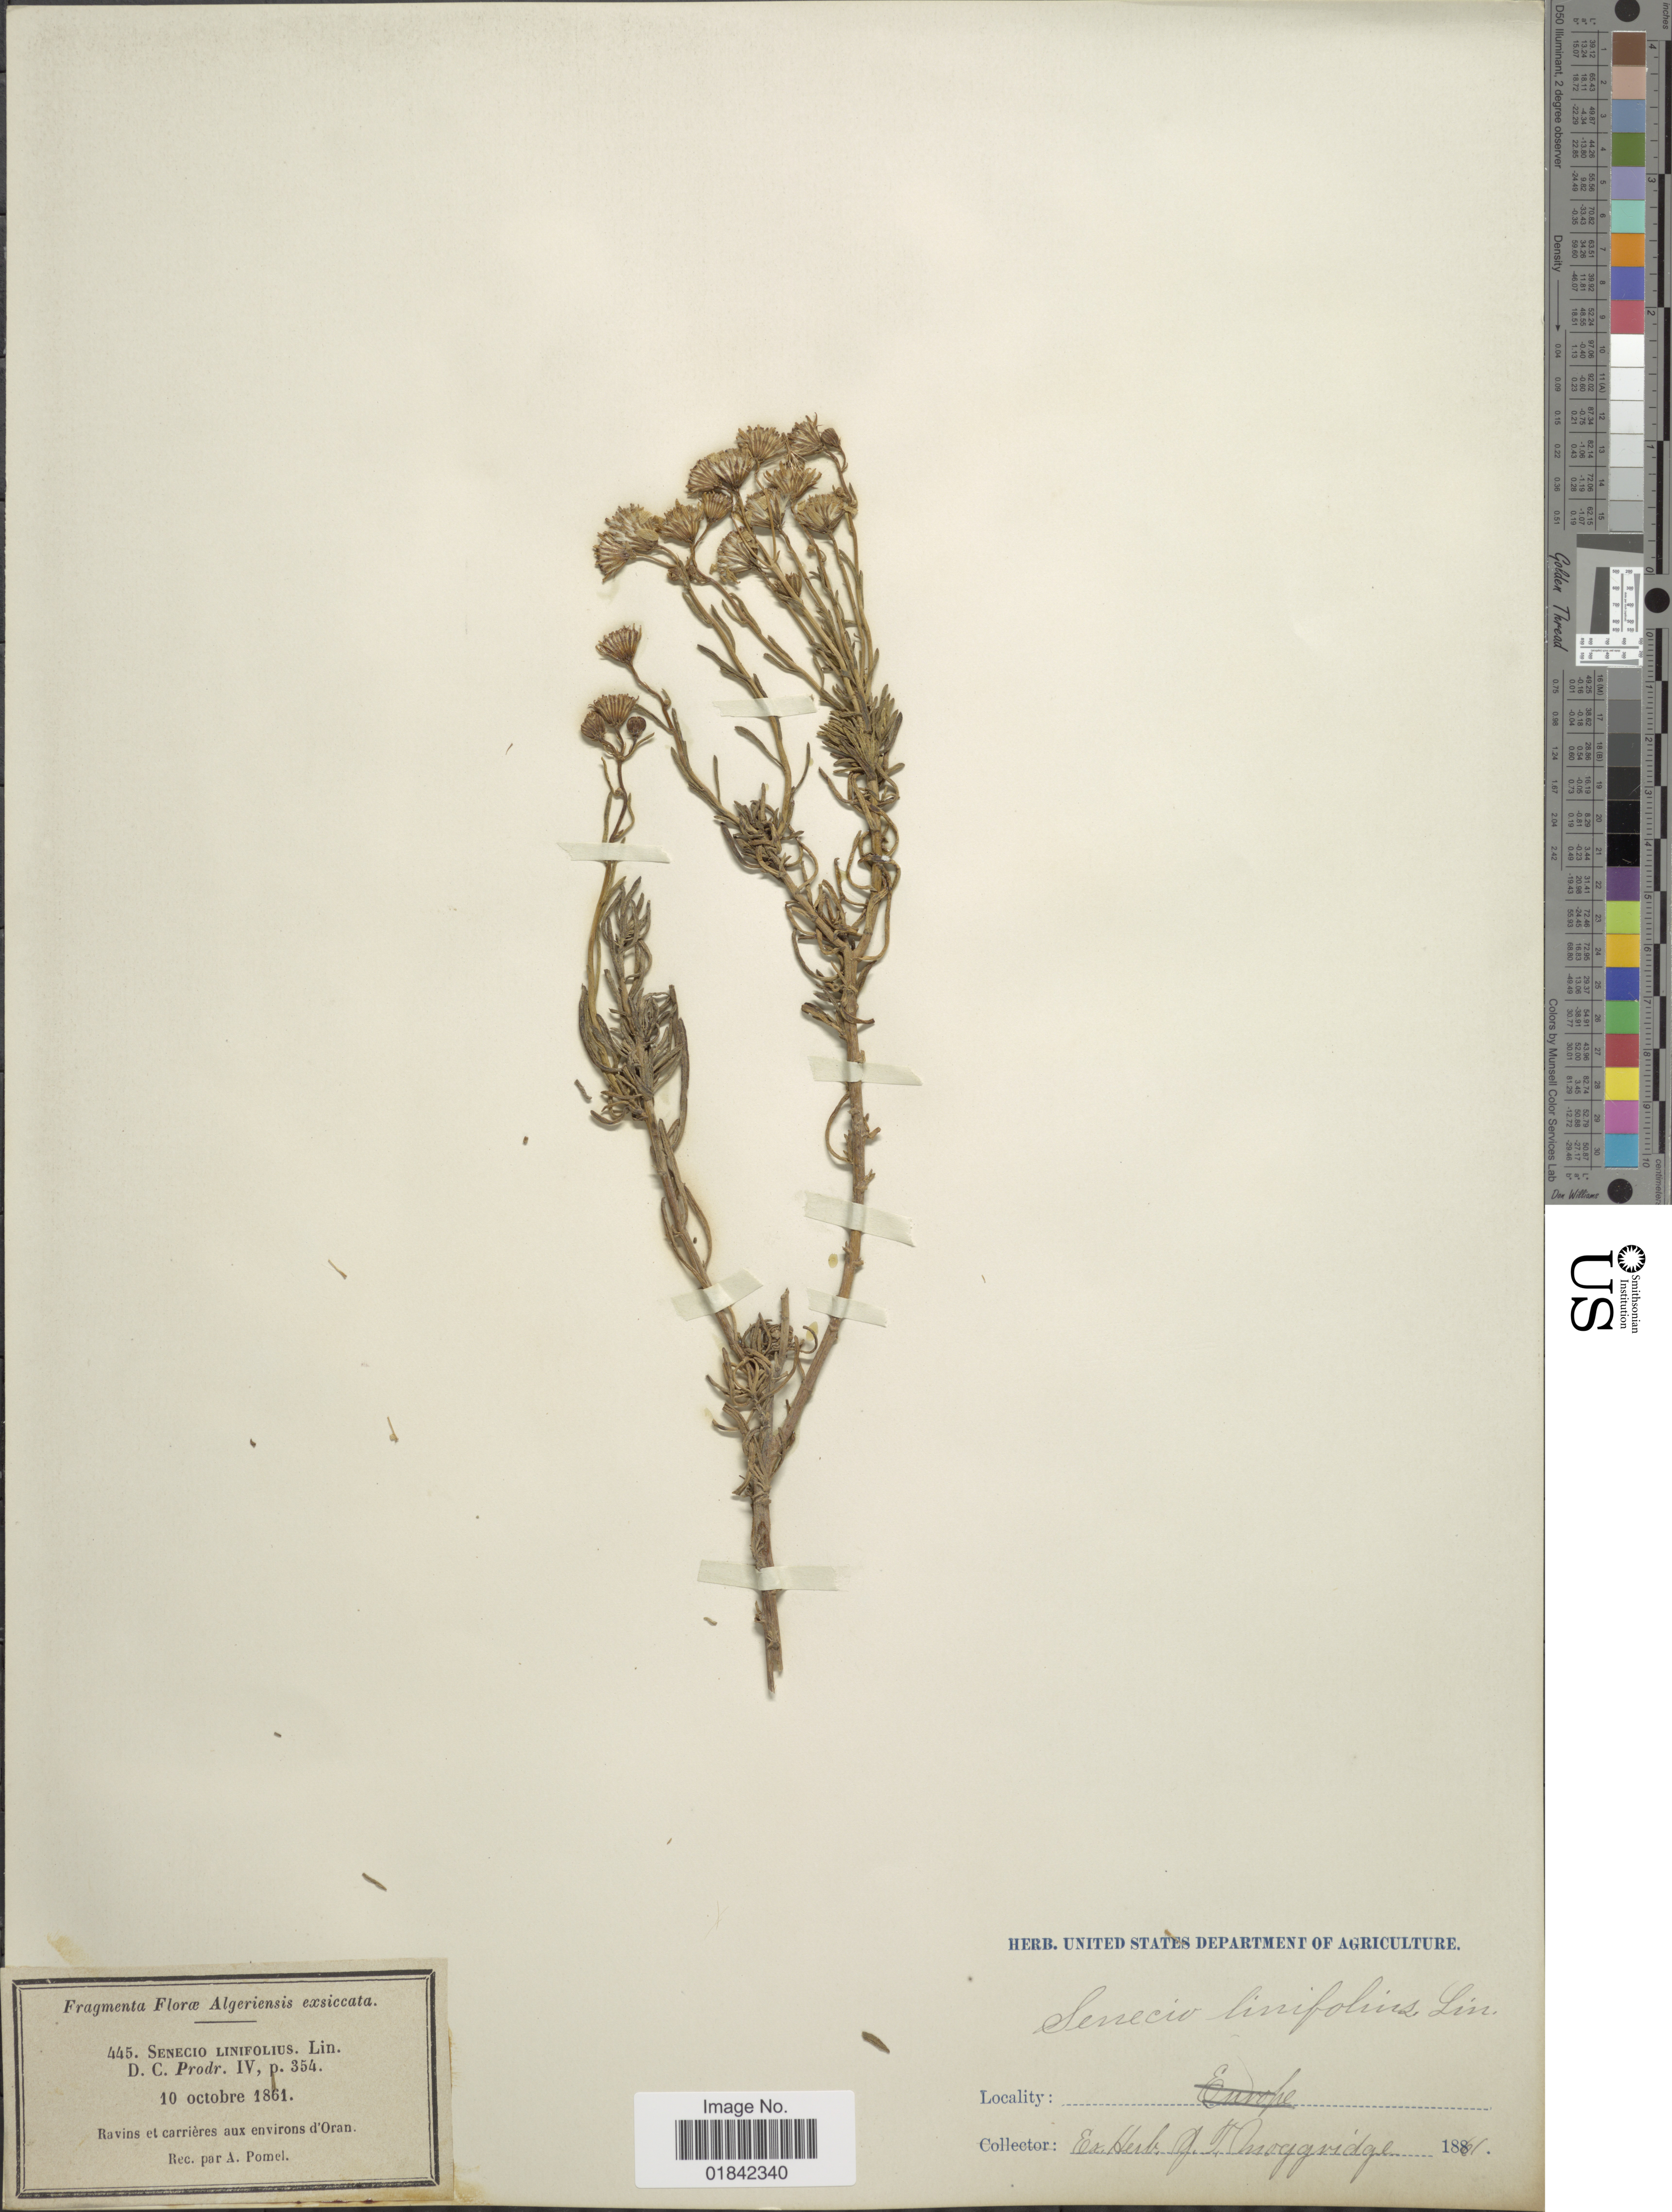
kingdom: Plantae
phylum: Tracheophyta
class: Magnoliopsida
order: Asterales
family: Asteraceae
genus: Senecio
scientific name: Senecio linifolius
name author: (DC.) C.B. Clarke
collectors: ex herb. J.T. Moggridge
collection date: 1861-10-10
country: Algeria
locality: Alheriensis exsiccata, ravins et carrieres aux environs d'Oran